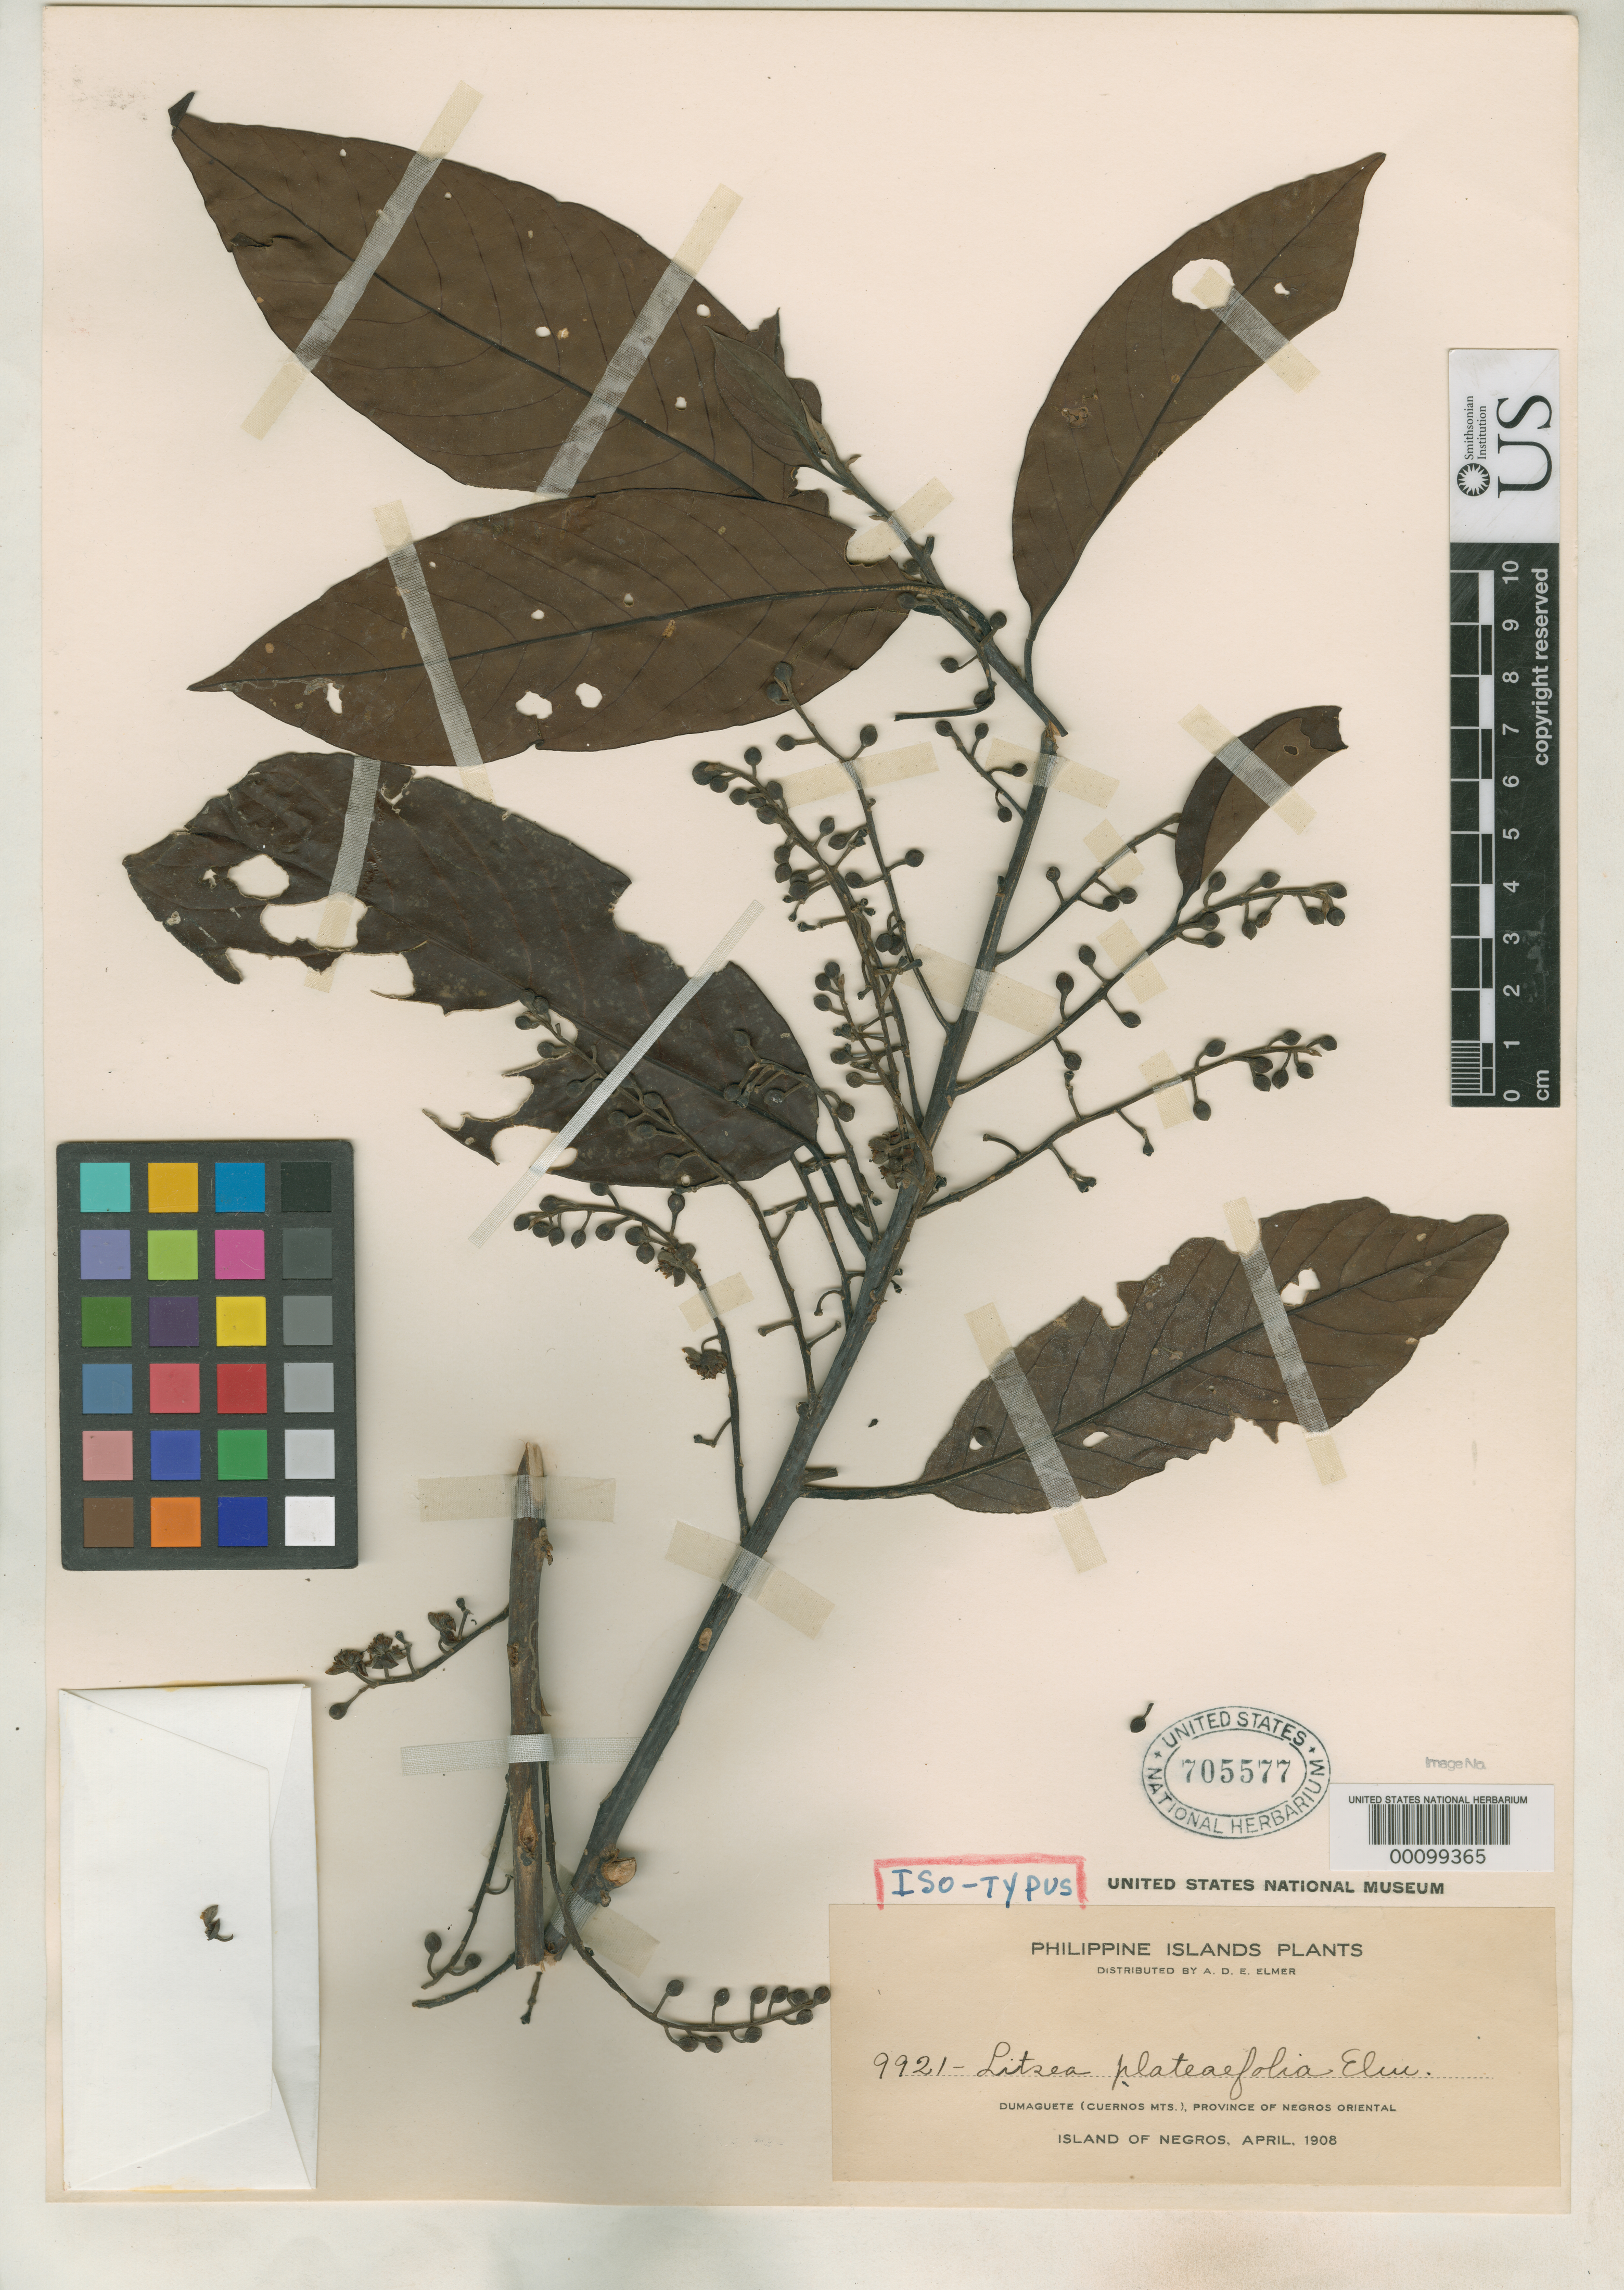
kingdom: Plantae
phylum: Tracheophyta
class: Magnoliopsida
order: Laurales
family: Lauraceae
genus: Litsea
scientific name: Litsea plateaefolia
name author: Elmer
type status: Isotype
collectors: A. D. E. Elmer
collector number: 9921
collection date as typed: Apr 1908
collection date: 1908-04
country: Philippines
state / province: Central Visayas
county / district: Negros Oriental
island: Negros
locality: Damaguete, Cuernos Mts.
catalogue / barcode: US 705577